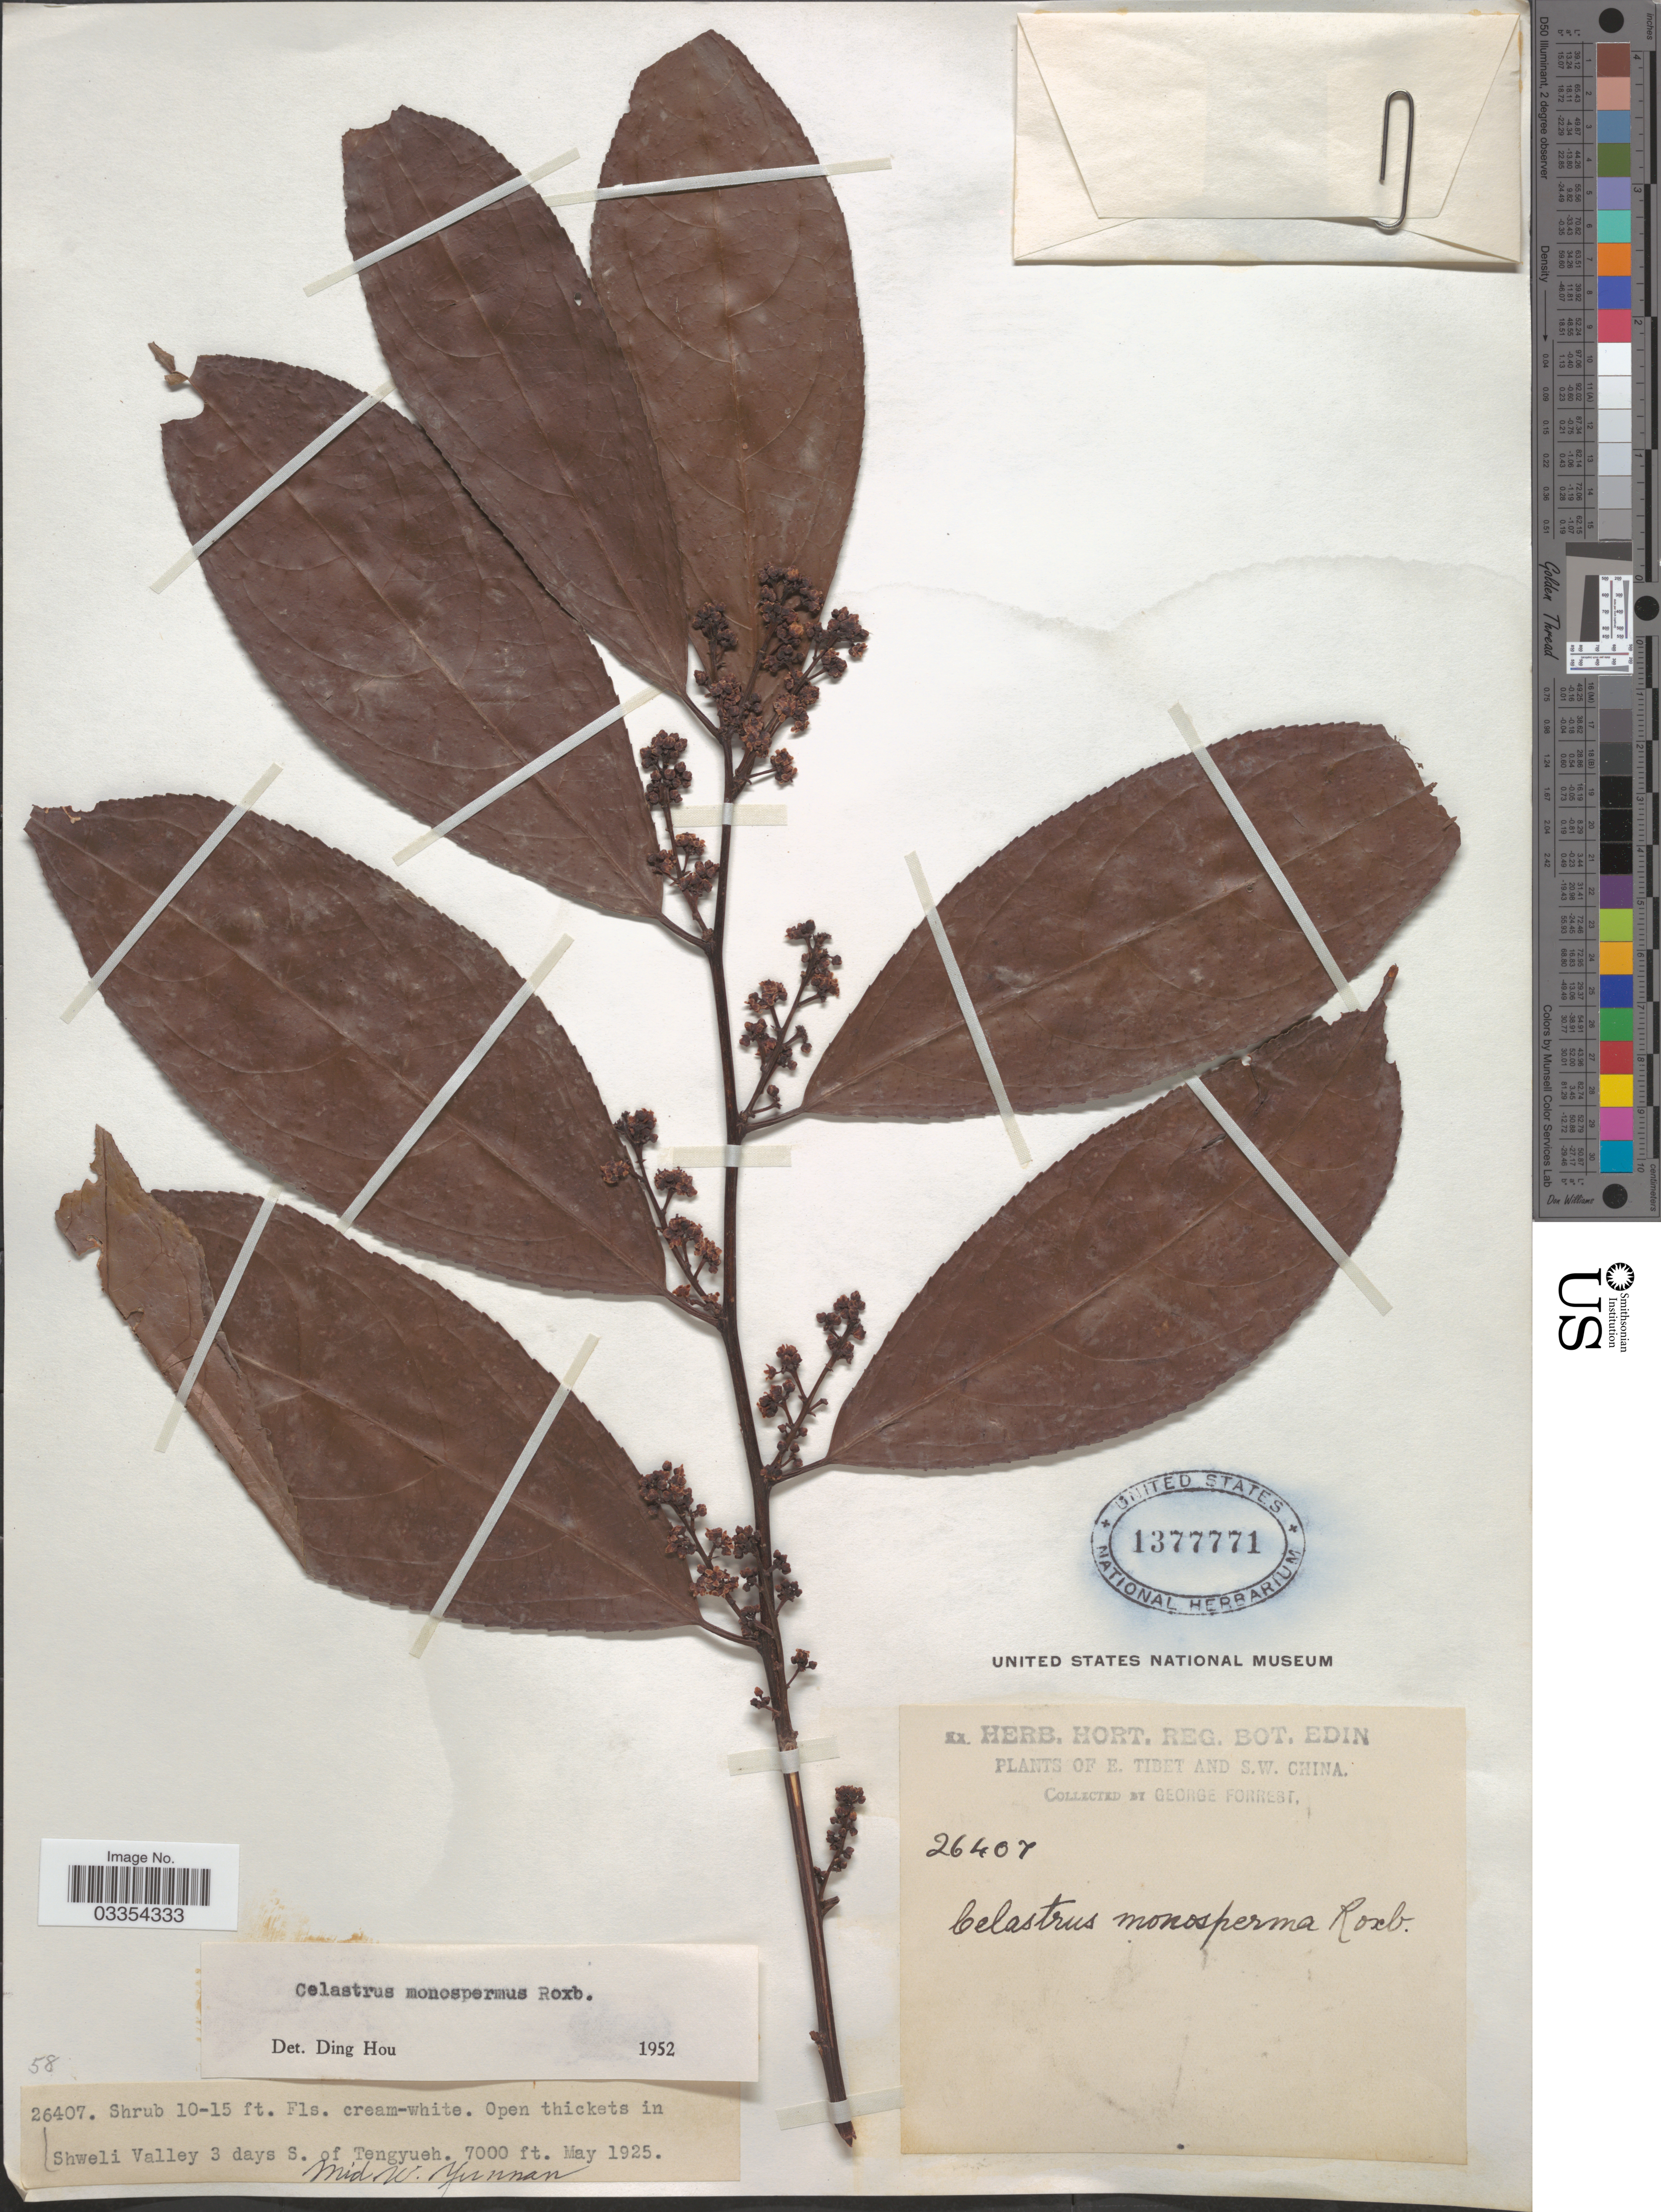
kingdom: Plantae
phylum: Tracheophyta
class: Magnoliopsida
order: Celastrales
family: Celastraceae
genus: Celastrus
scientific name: Celastrus monospermus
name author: Roxb.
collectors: G. Forrest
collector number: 26407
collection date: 1925-05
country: China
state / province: Yunnan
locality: E. Tibet and S.W. China. Open thickets in Shweli Valley 3 days S. of Tengyueh. Mid. W. Yunnan.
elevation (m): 2134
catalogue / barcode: US 1377771